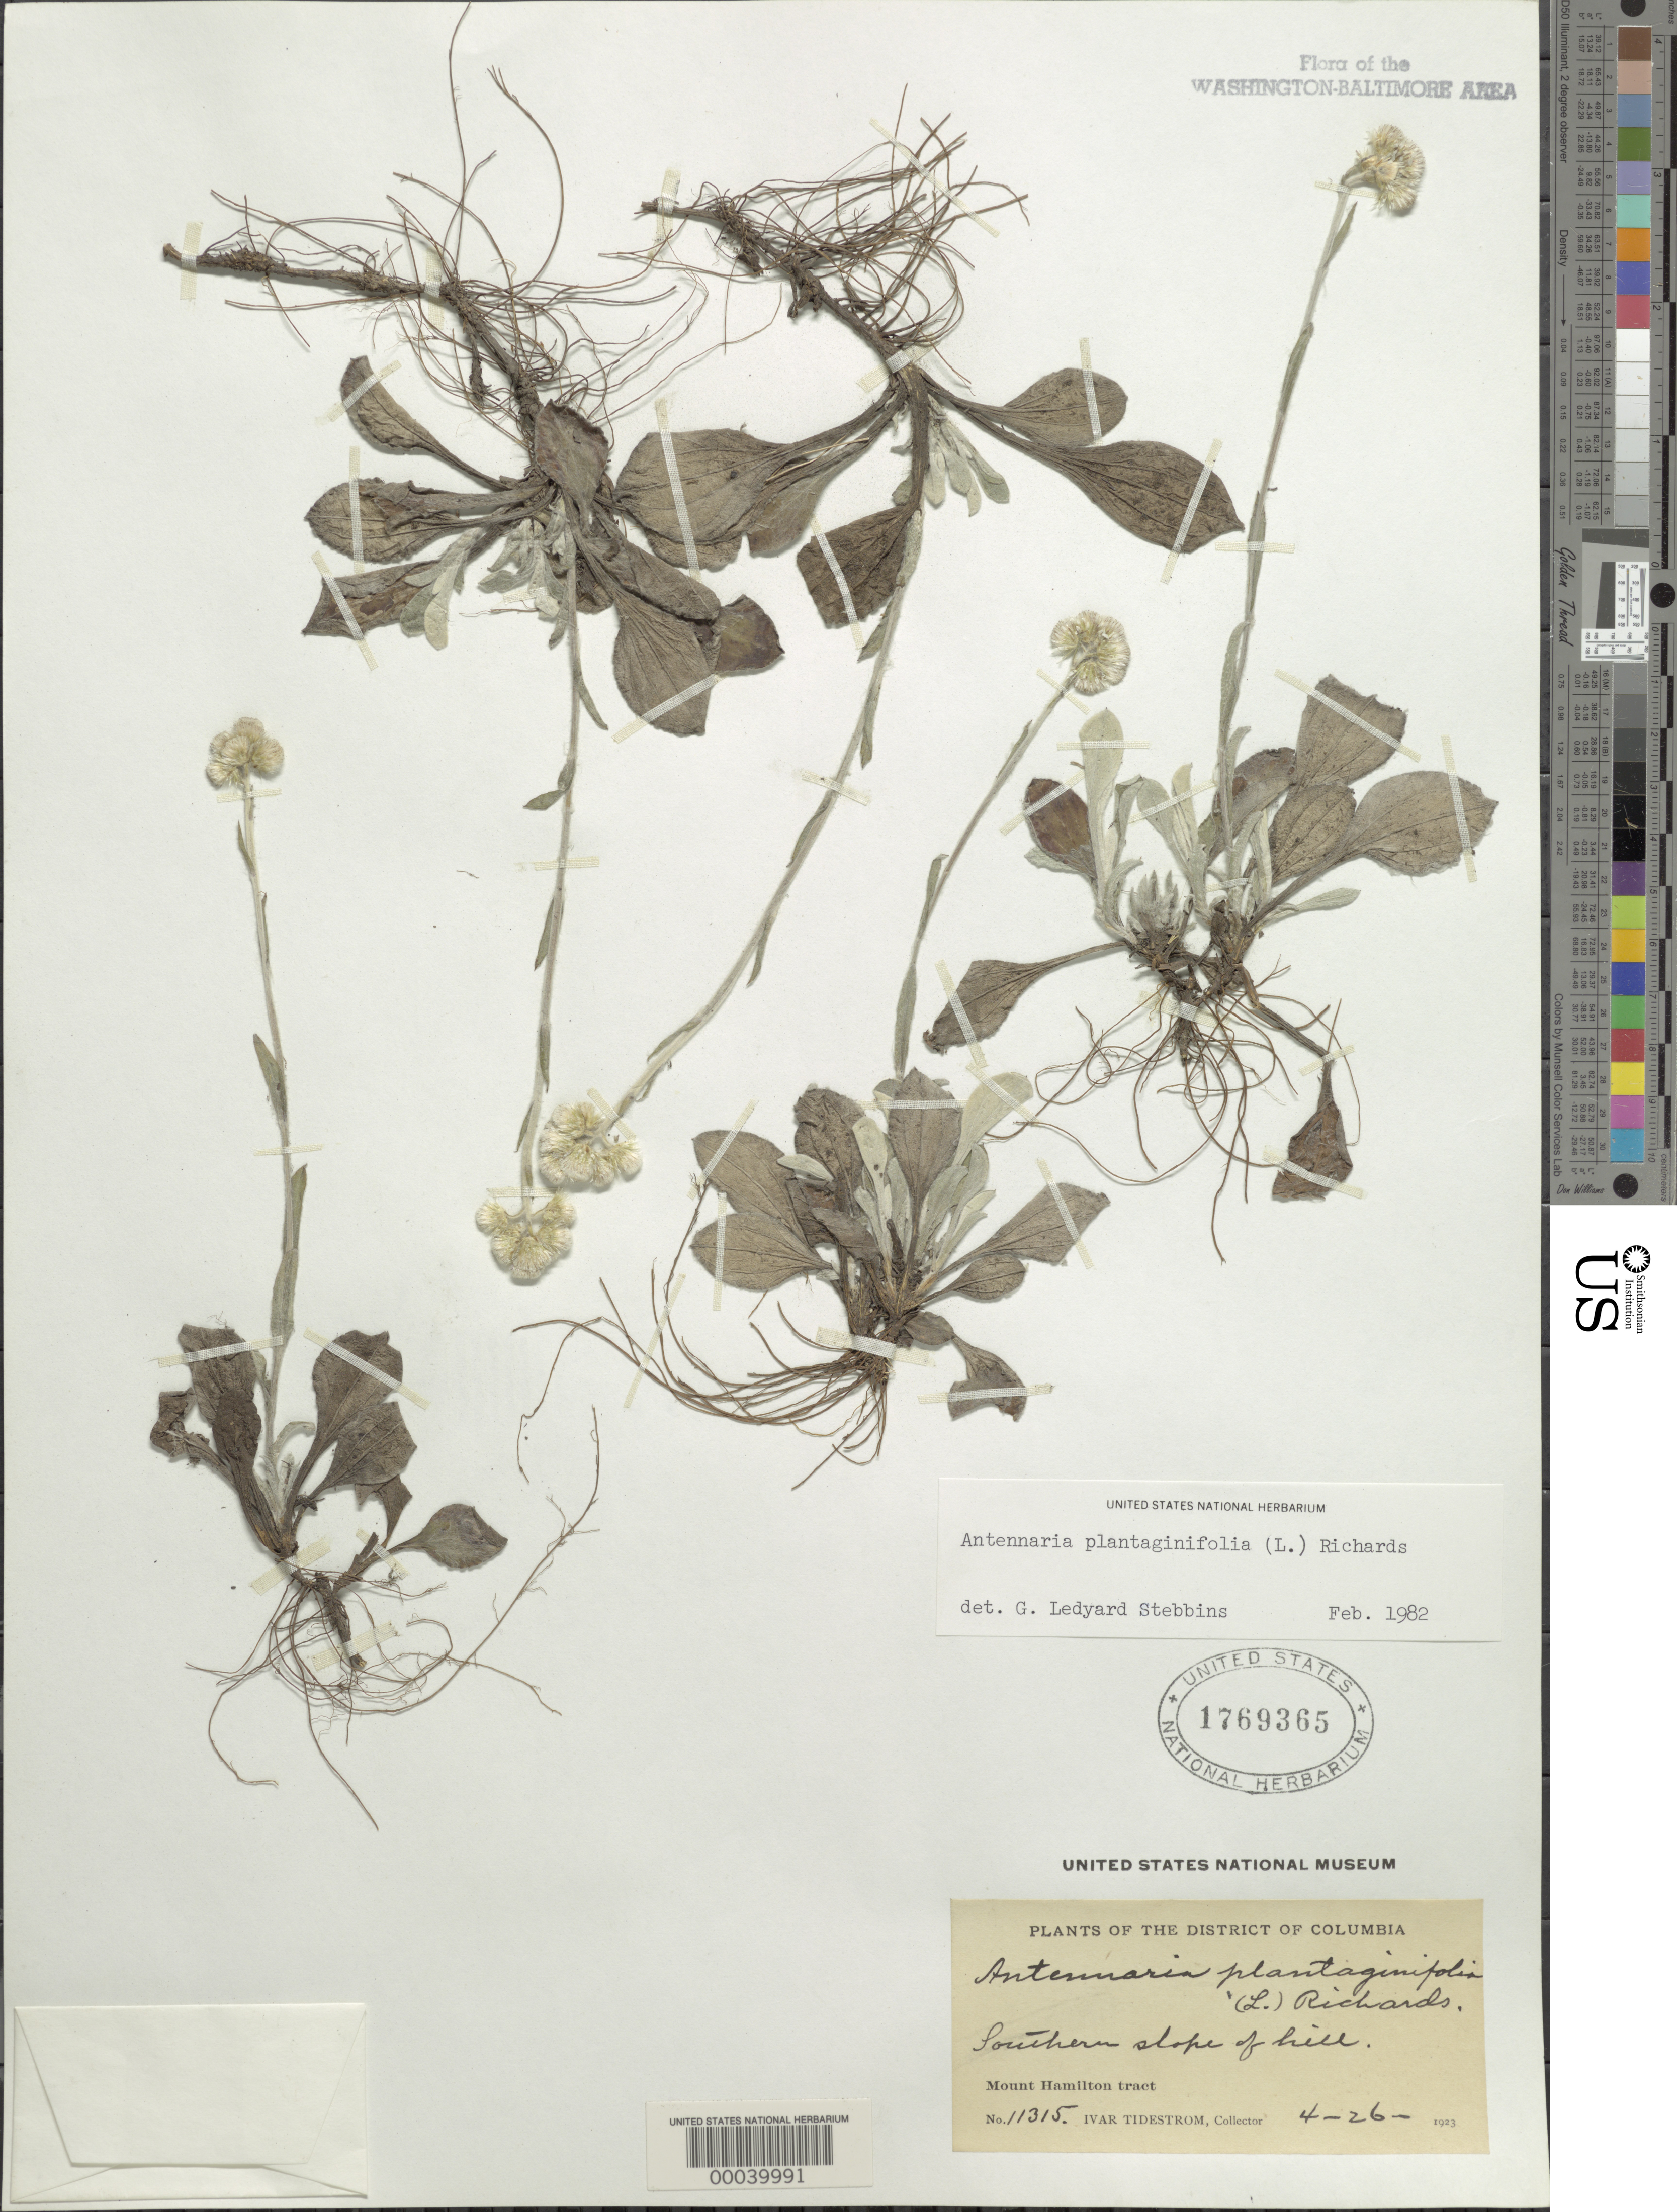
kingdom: Plantae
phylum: Tracheophyta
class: Magnoliopsida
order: Asterales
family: Asteraceae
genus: Antennaria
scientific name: Antennaria plantaginifolia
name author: (L.) Richardson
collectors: I. F. Tidestrom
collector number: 11315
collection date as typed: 26 Apr 1923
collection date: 1923-04-26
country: United States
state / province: District of Columbia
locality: South slope of Mount Hamilton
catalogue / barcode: US 1769365